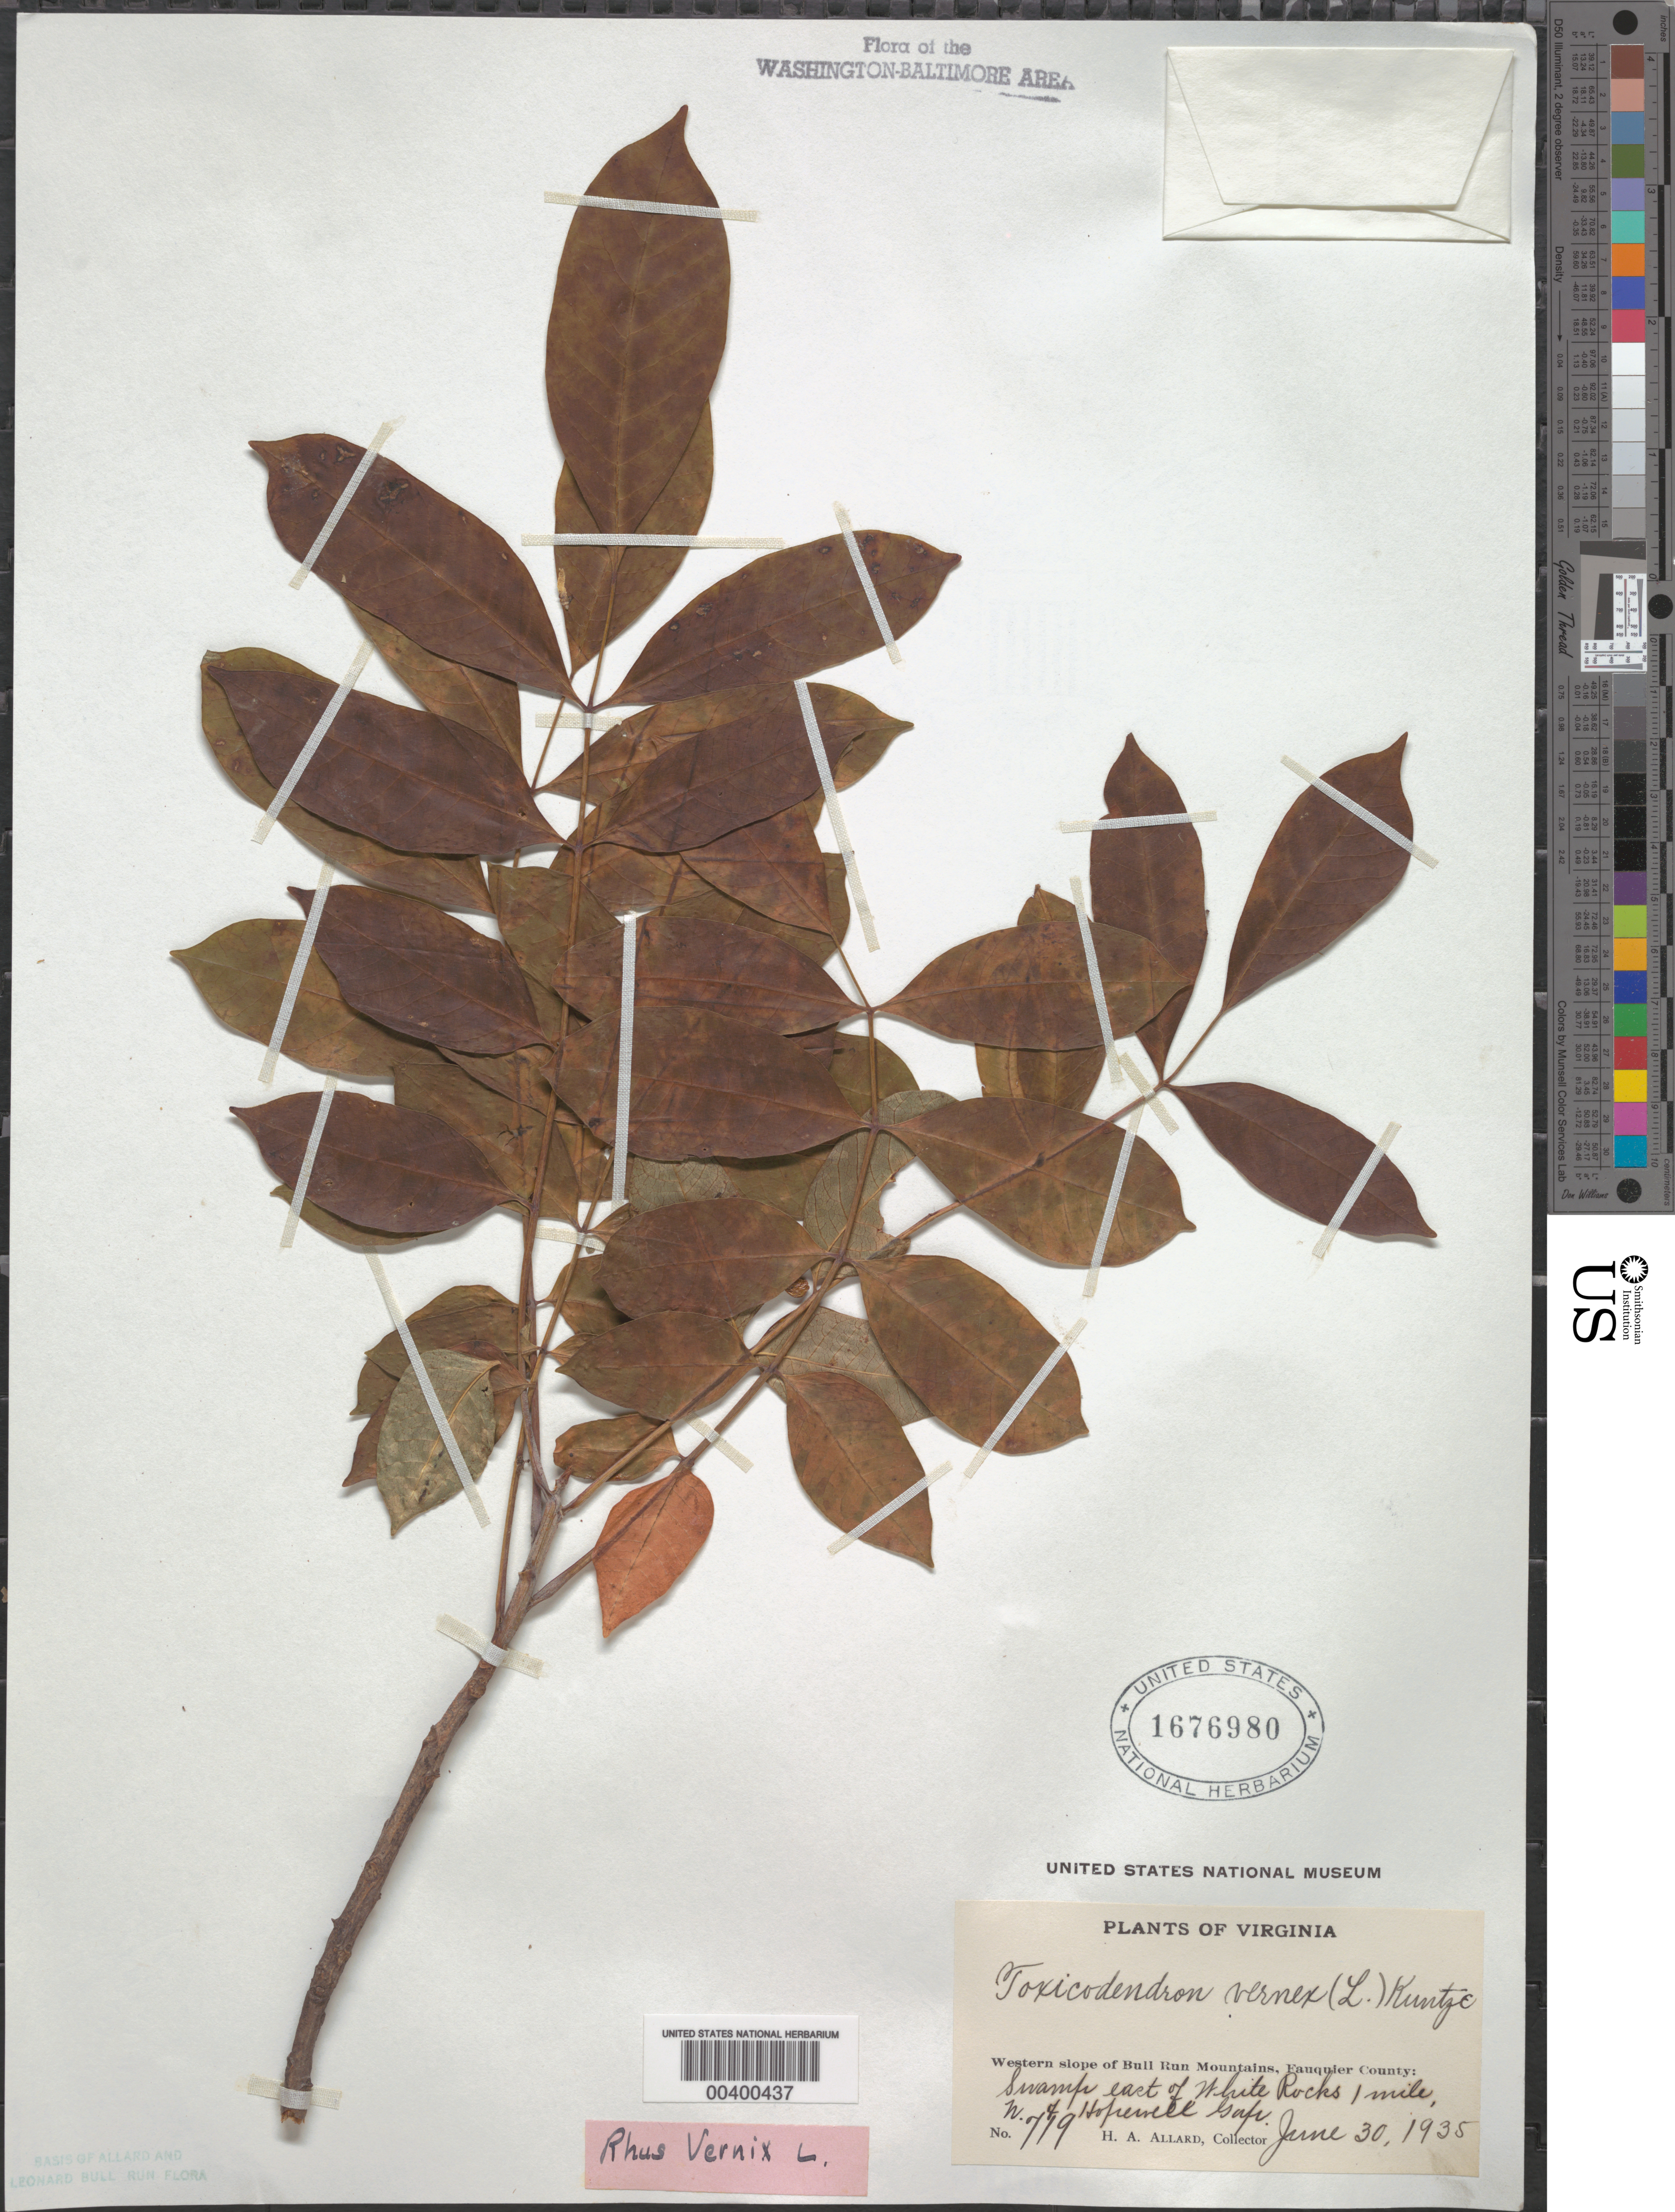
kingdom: Plantae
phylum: Tracheophyta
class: Magnoliopsida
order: Sapindales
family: Anacardiaceae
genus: Toxicodendron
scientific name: Toxicodendron vernix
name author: (L.) Kuntze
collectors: H. A. Allard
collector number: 719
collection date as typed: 30 Jun 1935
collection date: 1935-06-30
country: United States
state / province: Virginia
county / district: Fauquier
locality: East of White Rocks, west of Hopewell Gap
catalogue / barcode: US 1676980